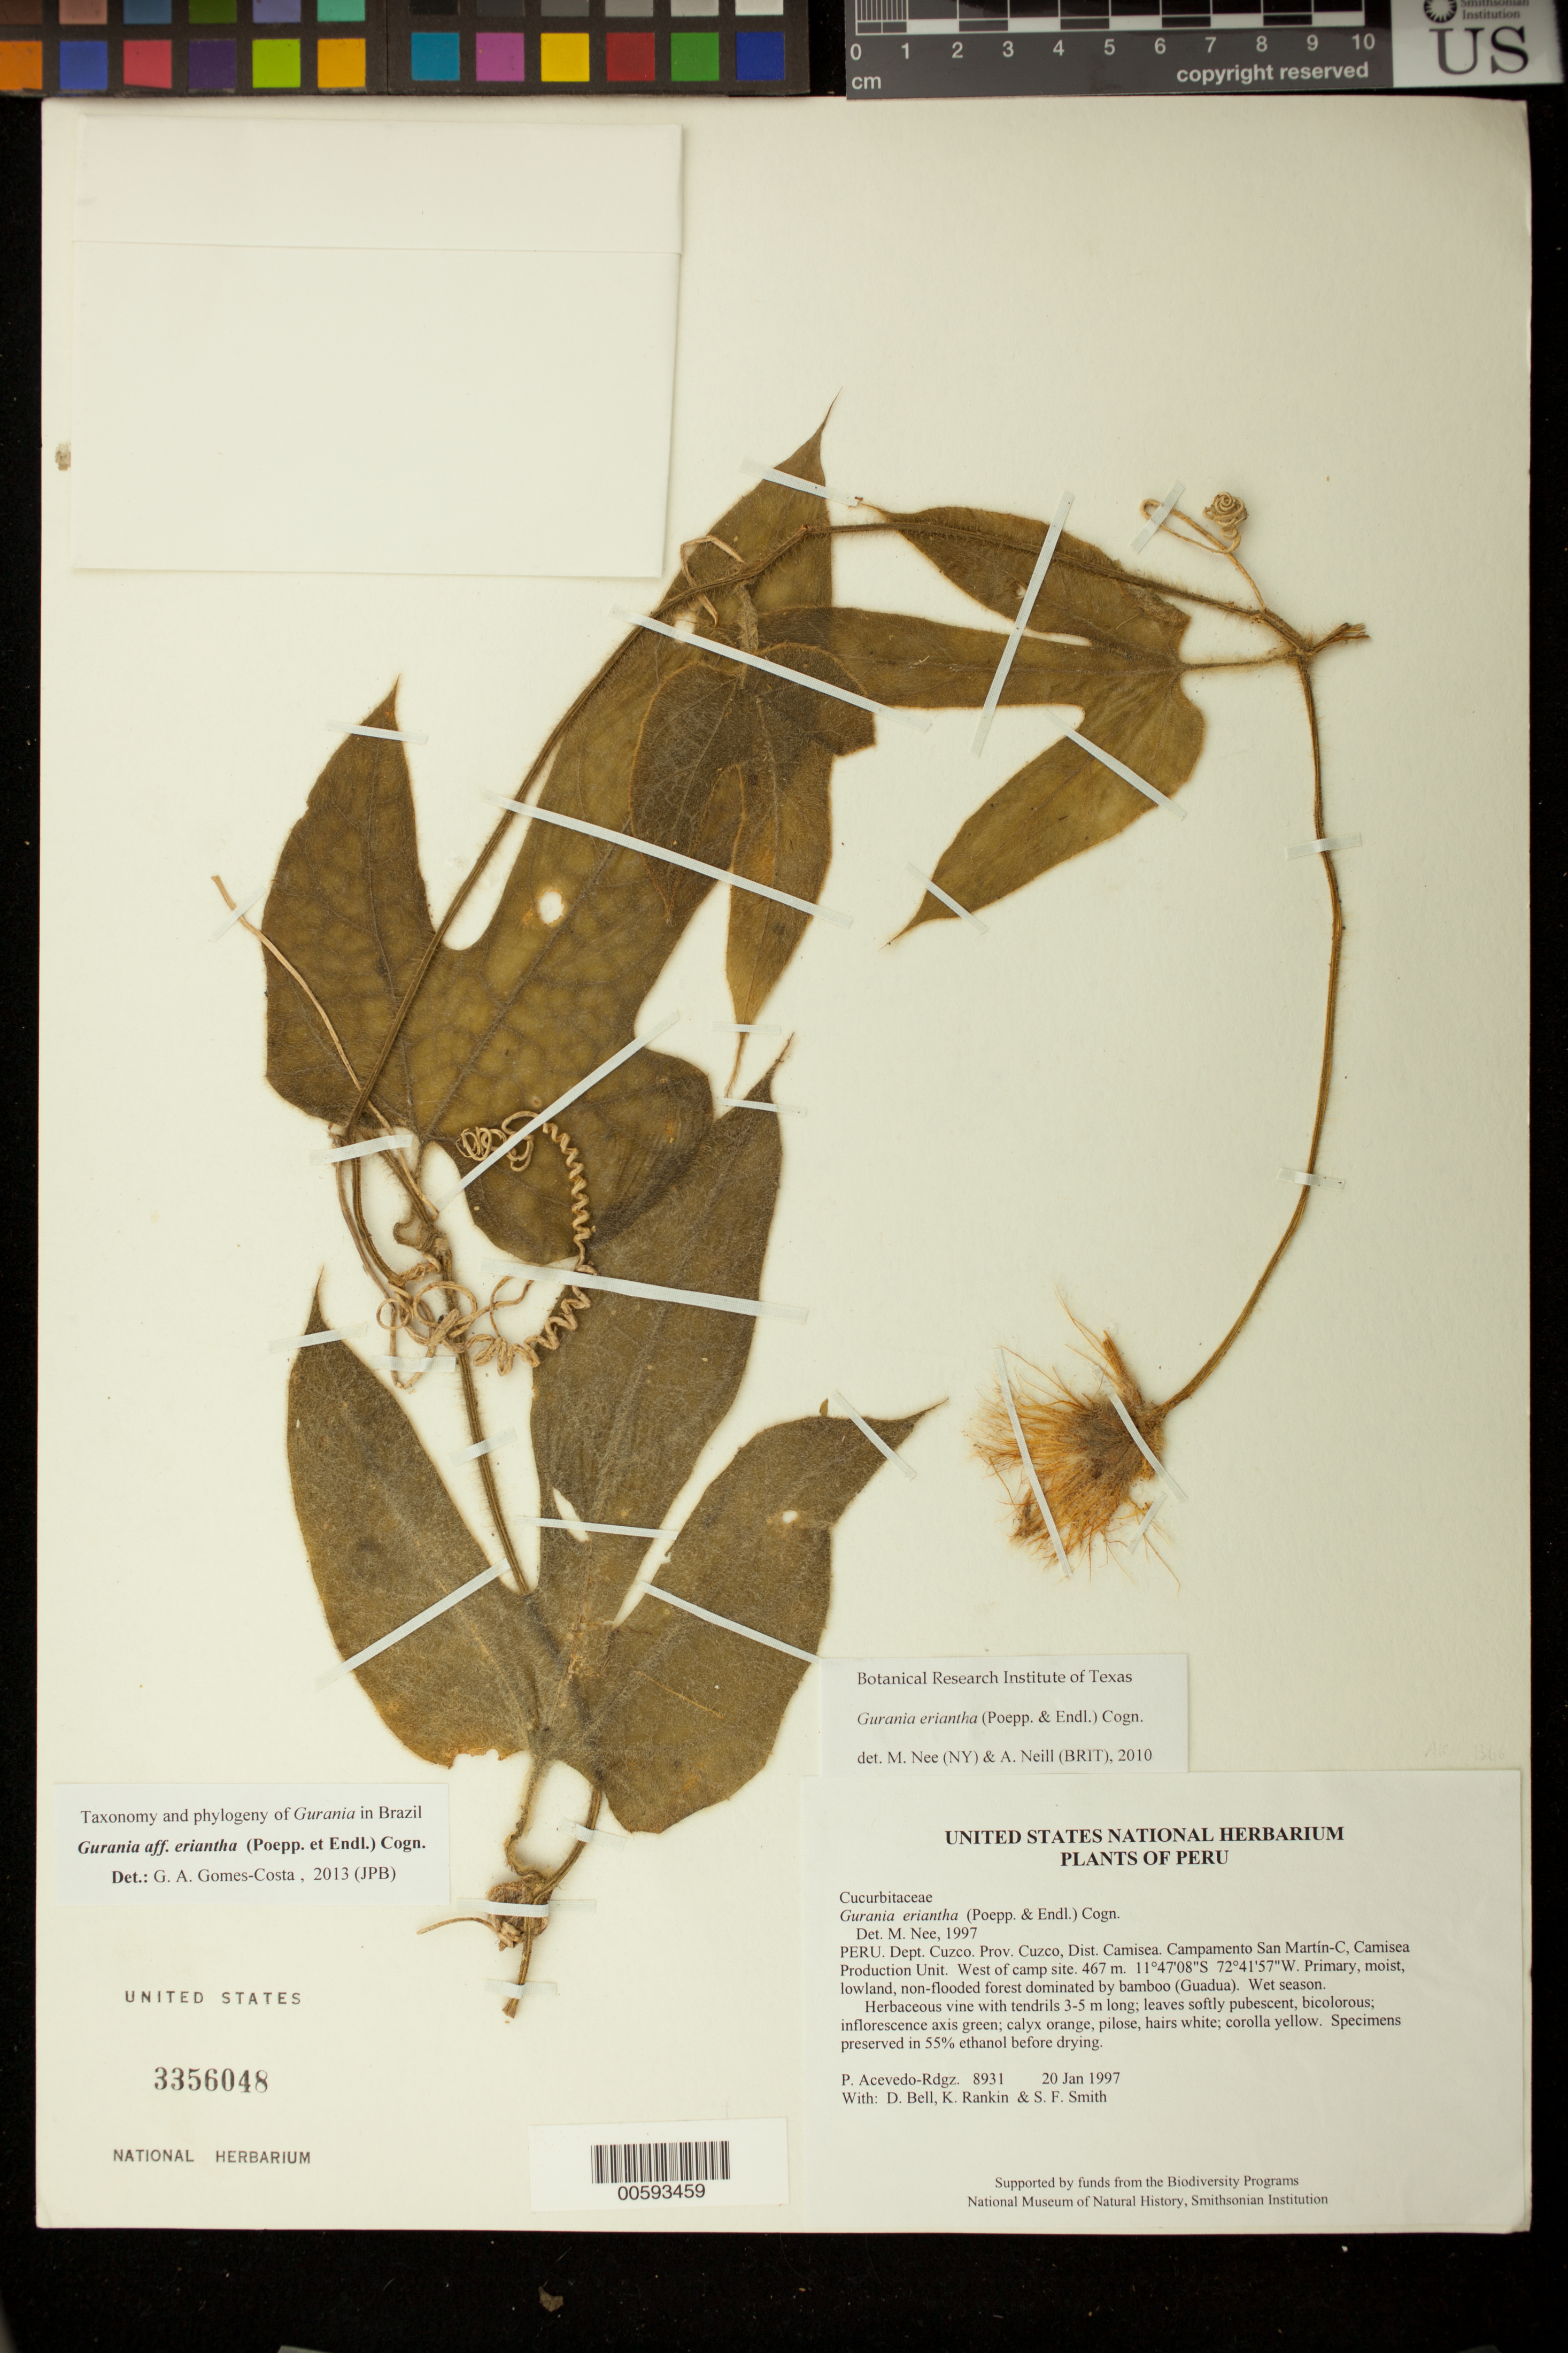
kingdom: Plantae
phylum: Tracheophyta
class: Magnoliopsida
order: Cucurbitales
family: Cucurbitaceae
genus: Gurania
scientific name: Gurania eriantha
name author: (Poepp. & Endl.) Cogn.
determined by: Nee, Michael H.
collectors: P. Acevedo-Rodr., D. A. Bell, K. B. Rankin & S.F. Smith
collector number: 8931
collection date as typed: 20 Jan 1997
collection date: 1997-01-20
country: Peru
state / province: Cusco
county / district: Cusco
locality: Districto Camisea, Campamento San Martín-C, Camisea Production Unit. West of camp site.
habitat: Primary, moist, lowland, non-flooded forest dominated by bamboo (Guadua). Wet season.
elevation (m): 467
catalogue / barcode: US 3356048